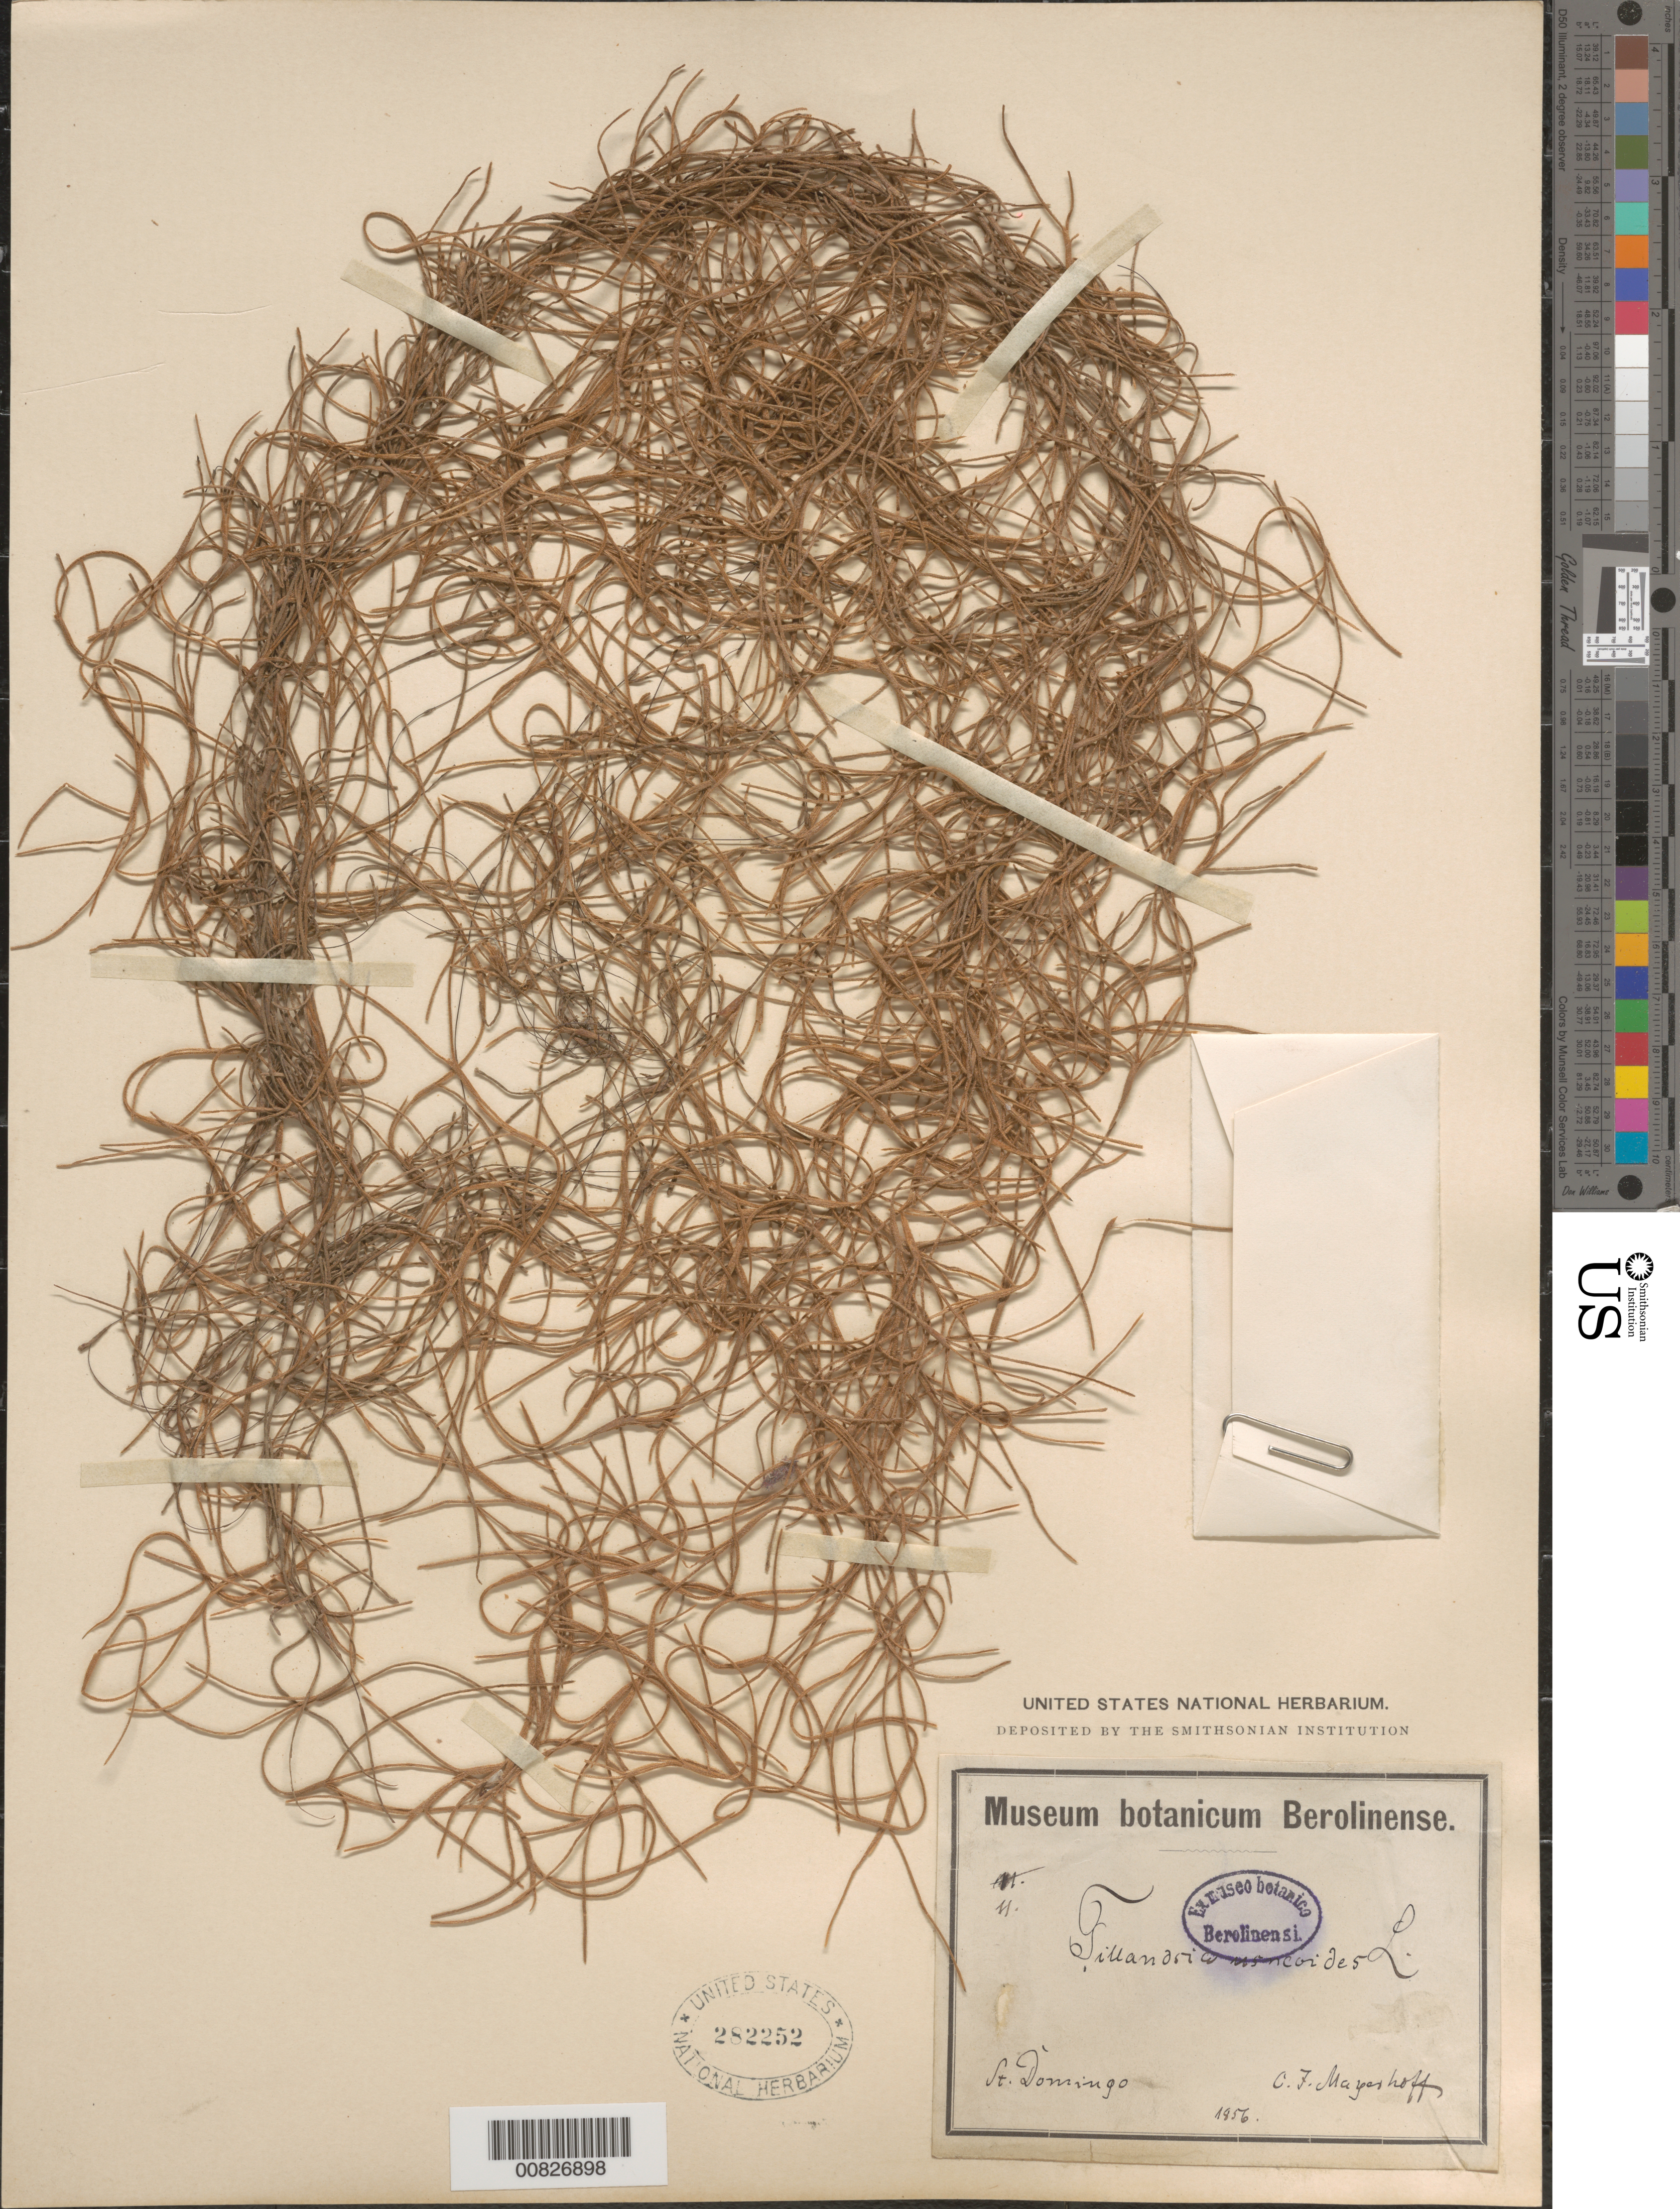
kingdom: Plantae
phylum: Tracheophyta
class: Liliopsida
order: Poales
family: Bromeliaceae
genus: Tillandsia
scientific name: Tillandsia usneoides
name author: (L.) L.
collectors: C. Mayerhoff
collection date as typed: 1856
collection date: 1856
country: Dominican Republic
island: Hispaniola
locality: St. Domingo.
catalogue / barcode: US 282252